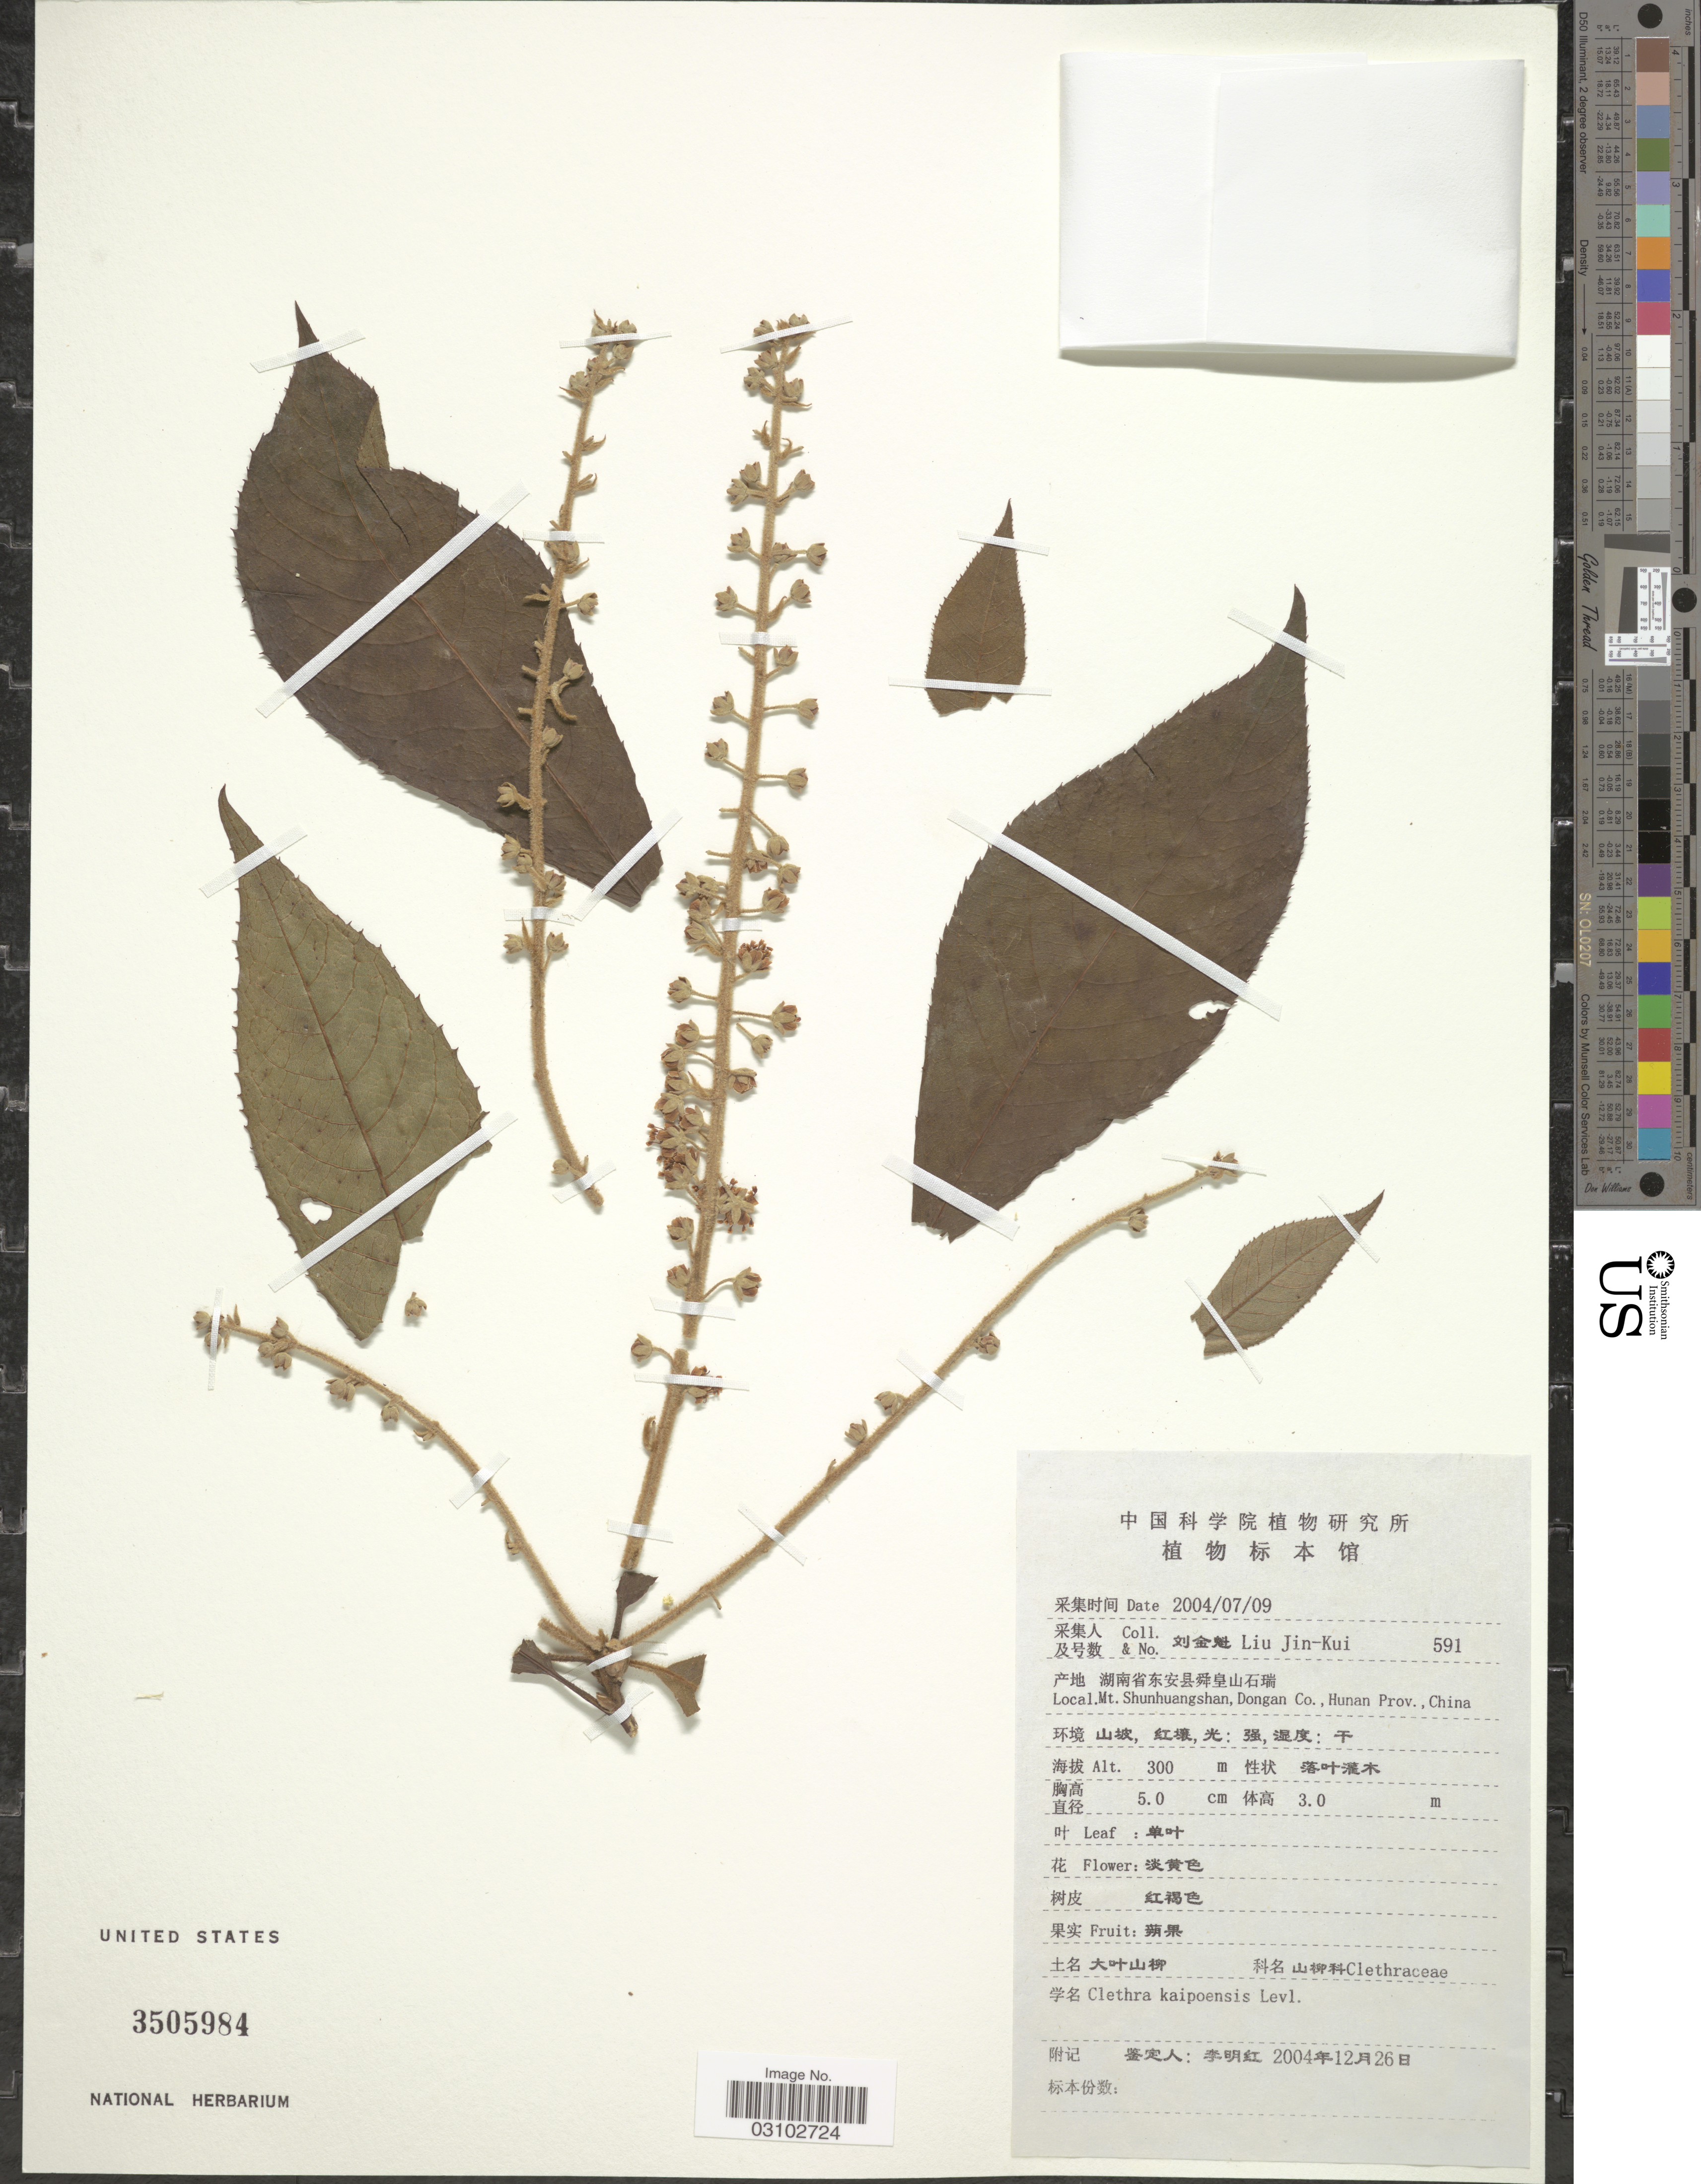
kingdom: Plantae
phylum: Tracheophyta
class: Magnoliopsida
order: Ericales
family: Clethraceae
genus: Clethra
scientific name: Clethra kaipoensis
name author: H. Lév.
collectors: Liu Jin-Kui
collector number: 591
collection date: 2004-07-09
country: China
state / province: Hunan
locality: Mt. Shunhuangshan, Dongan Co.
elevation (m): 300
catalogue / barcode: US 3505984